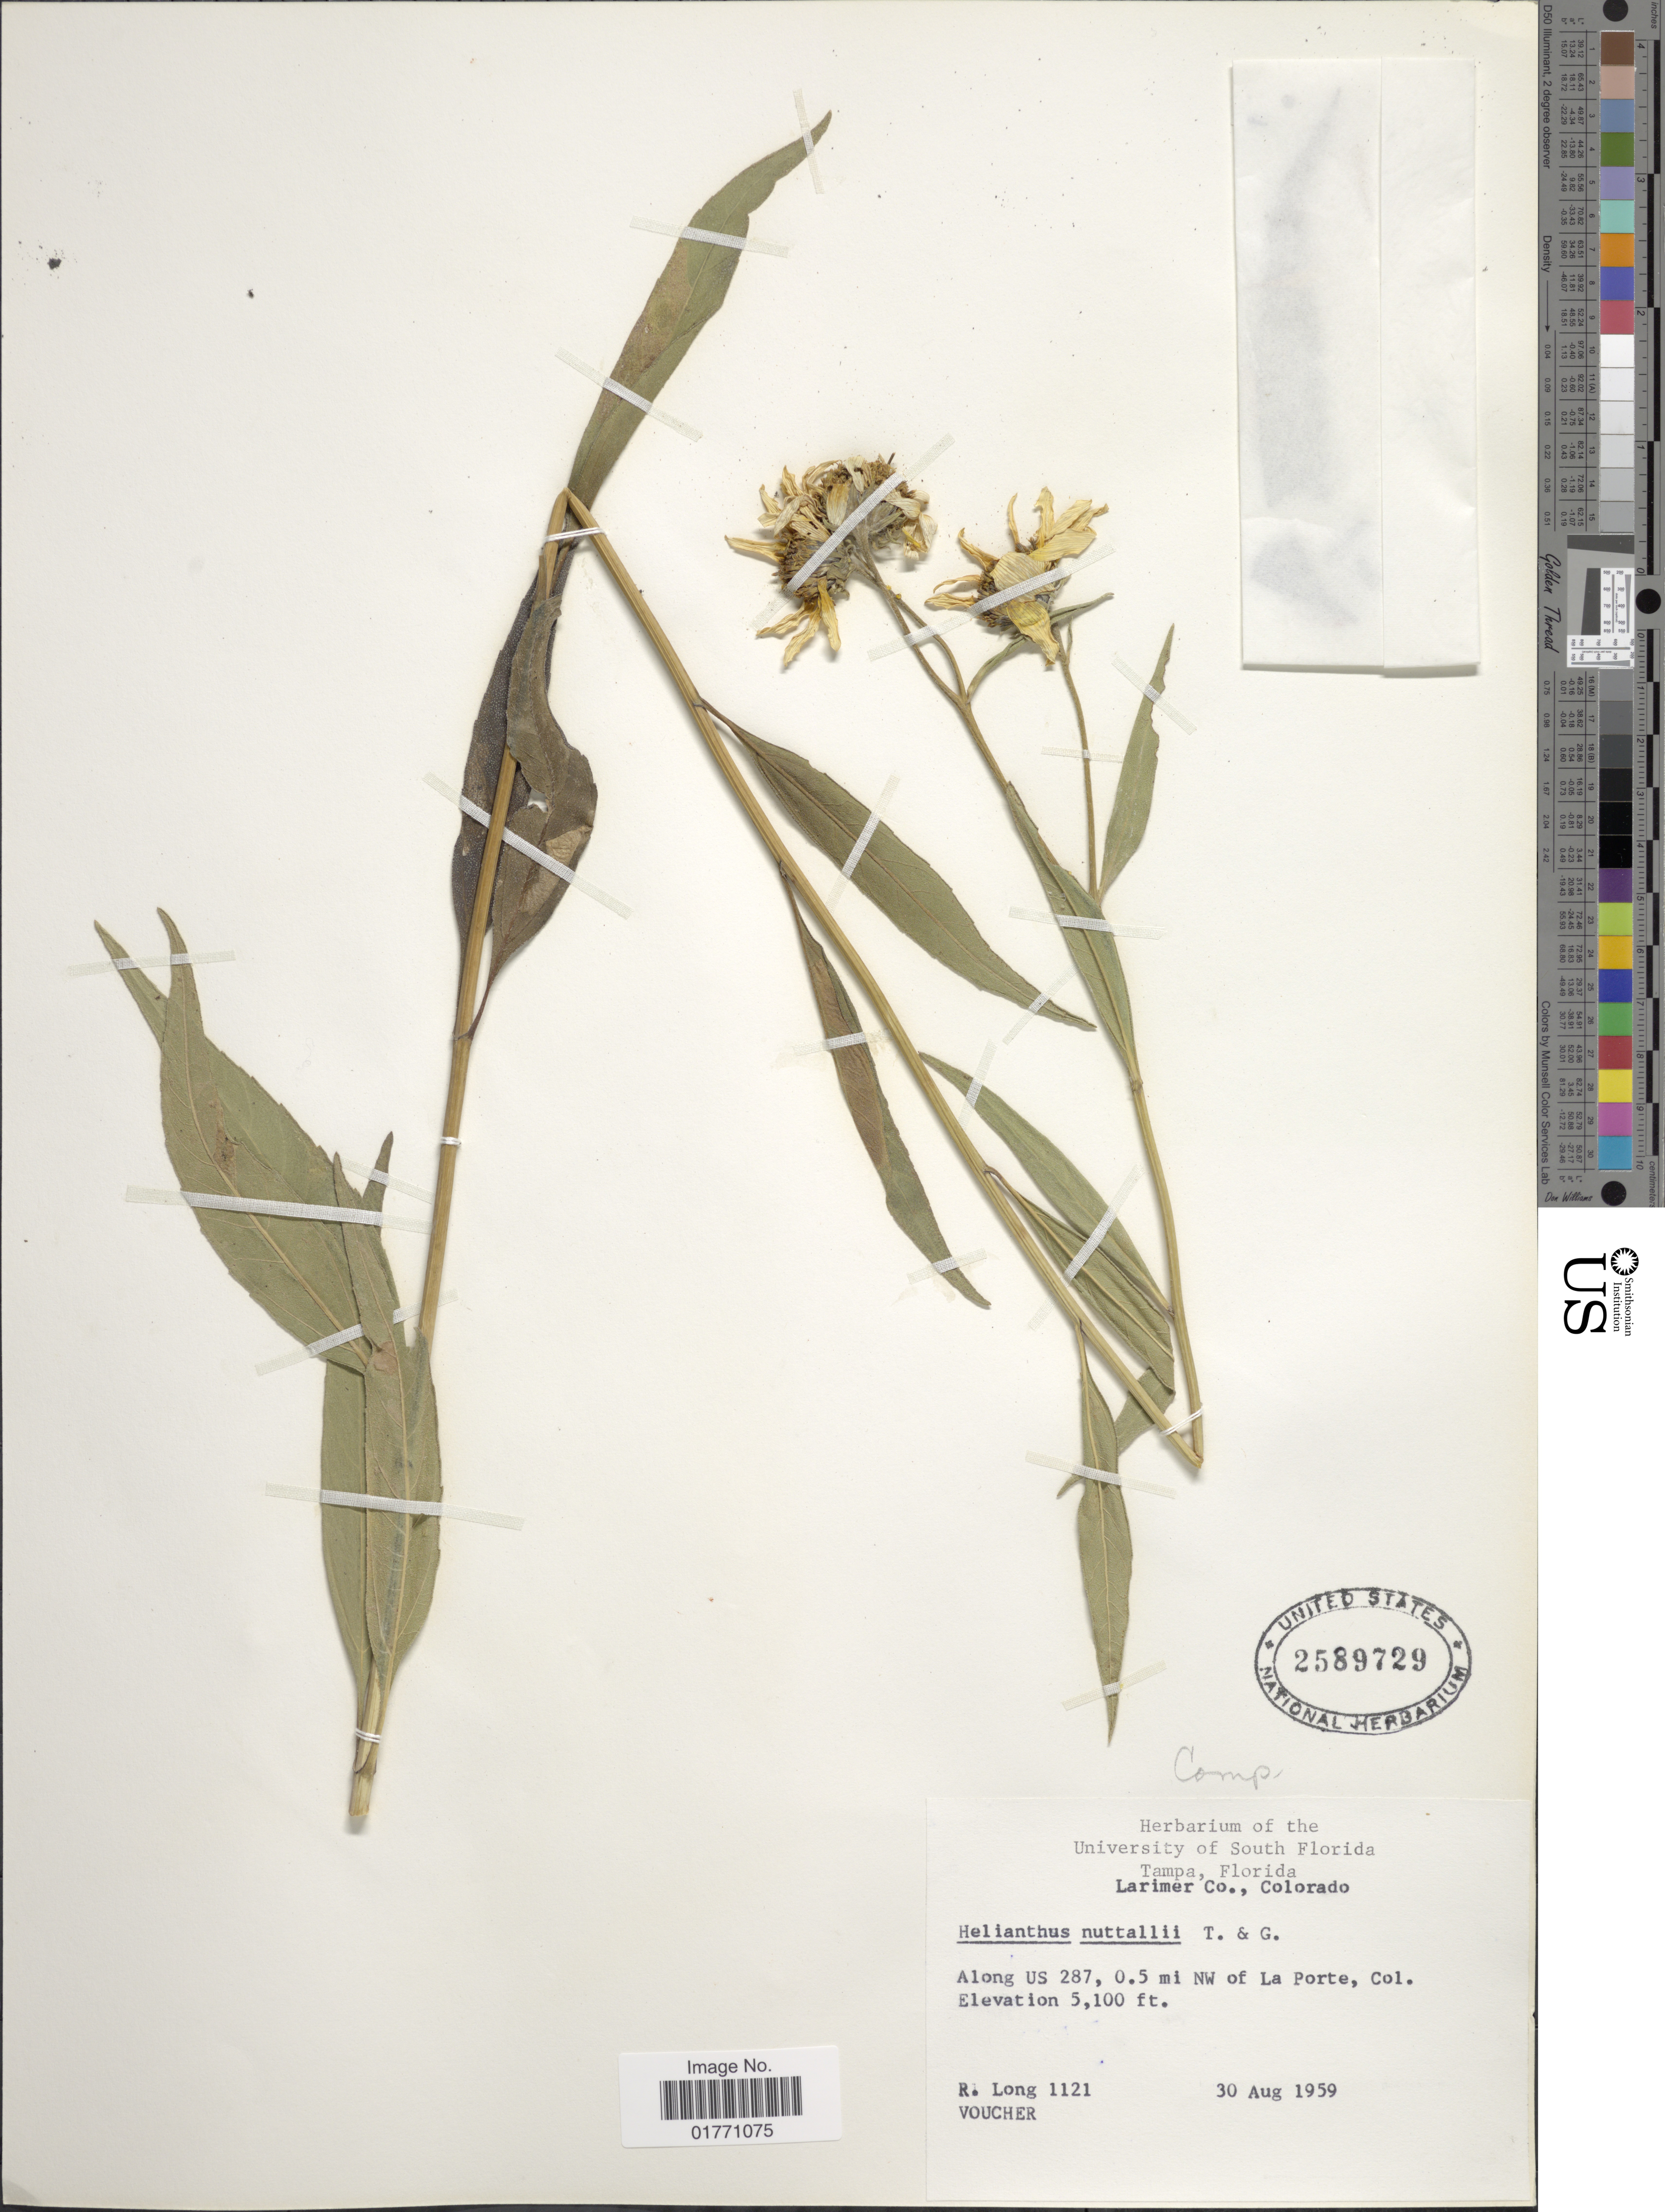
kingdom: Plantae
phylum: Tracheophyta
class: Magnoliopsida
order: Asterales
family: Asteraceae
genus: Helianthus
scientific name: Helianthus nuttallii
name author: Torr. & A. Gray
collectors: R. Long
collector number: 1121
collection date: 1959-08-30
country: United States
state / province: Colorado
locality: Larimer Co., along US 287, 0.5 mi NW of La Porte.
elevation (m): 1554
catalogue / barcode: US 2589729